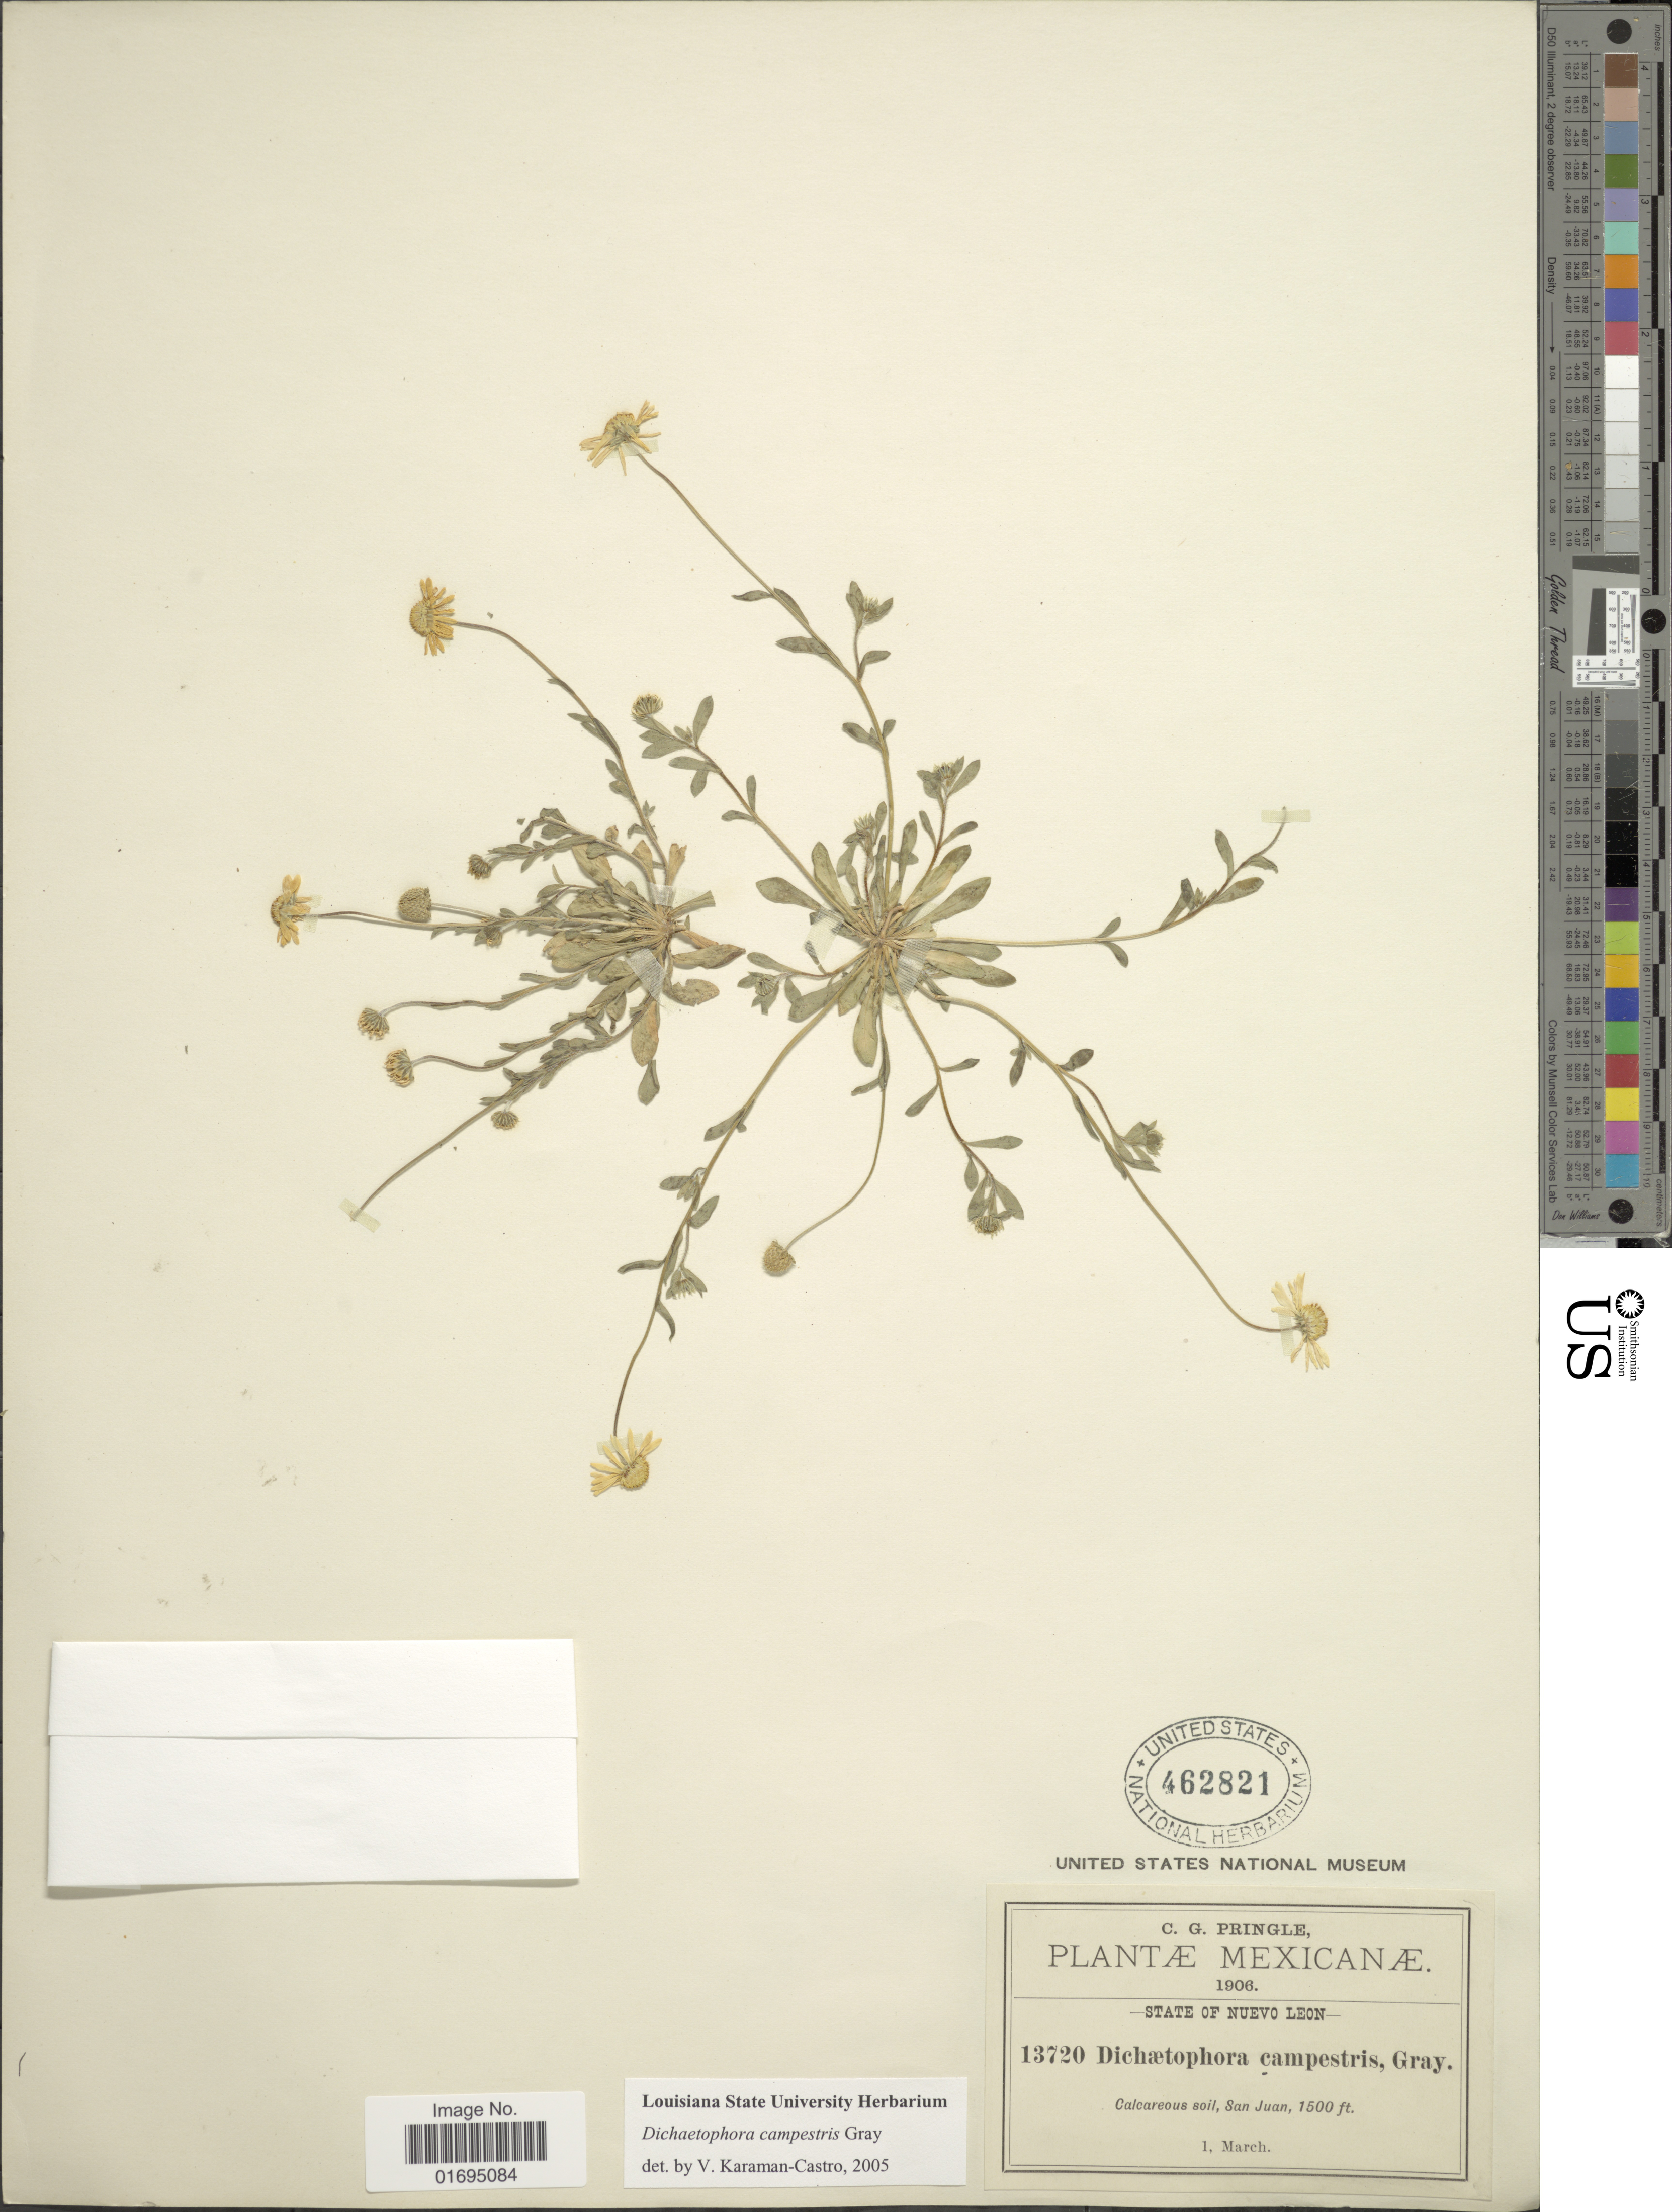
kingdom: Plantae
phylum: Tracheophyta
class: Magnoliopsida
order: Asterales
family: Asteraceae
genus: Dichaetophora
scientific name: Dichaetophora campestris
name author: A. Gray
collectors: C. G. Pringle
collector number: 13720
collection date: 1906-03-01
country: Mexico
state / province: Nuevo León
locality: Calcareous soil, San Juan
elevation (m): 457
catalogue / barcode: US 462821